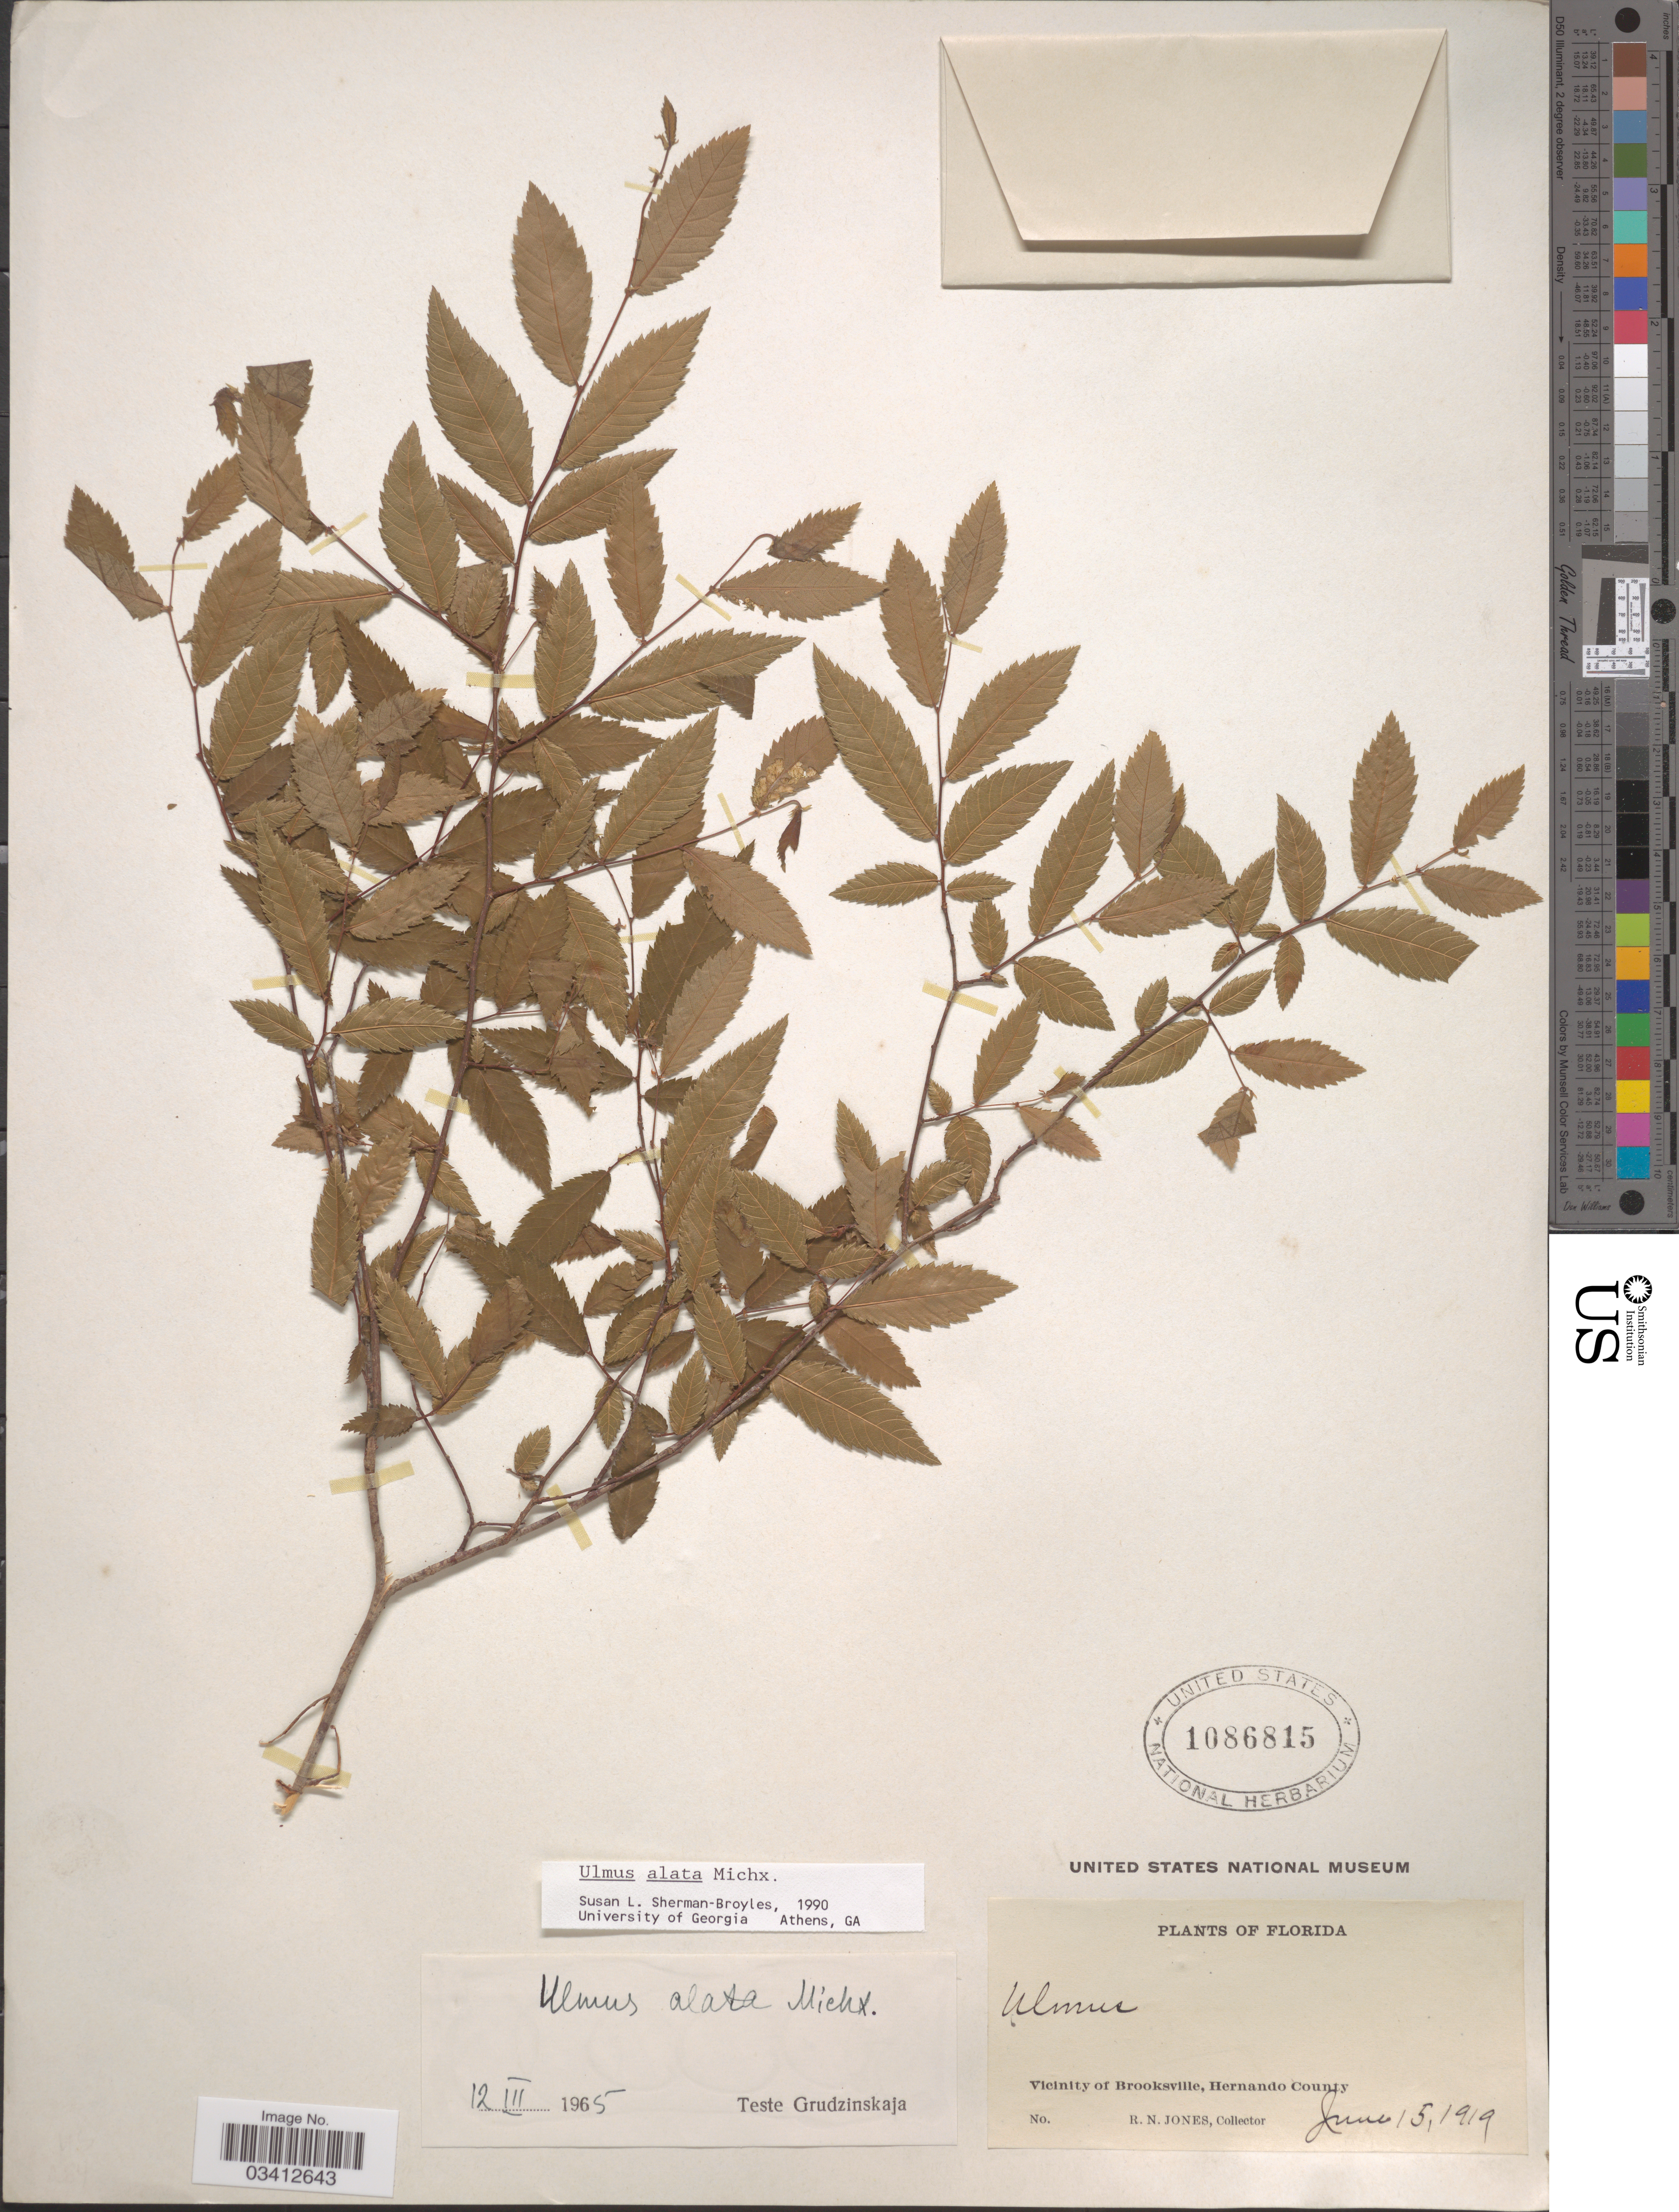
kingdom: Plantae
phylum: Tracheophyta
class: Magnoliopsida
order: Rosales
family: Ulmaceae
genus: Ulmus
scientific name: Ulmus alata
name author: Michx.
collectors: R. N. Jones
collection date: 1919-06-15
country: United States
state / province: Florida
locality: Vicinity of Brooksville, Hernando County.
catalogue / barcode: US 1086815